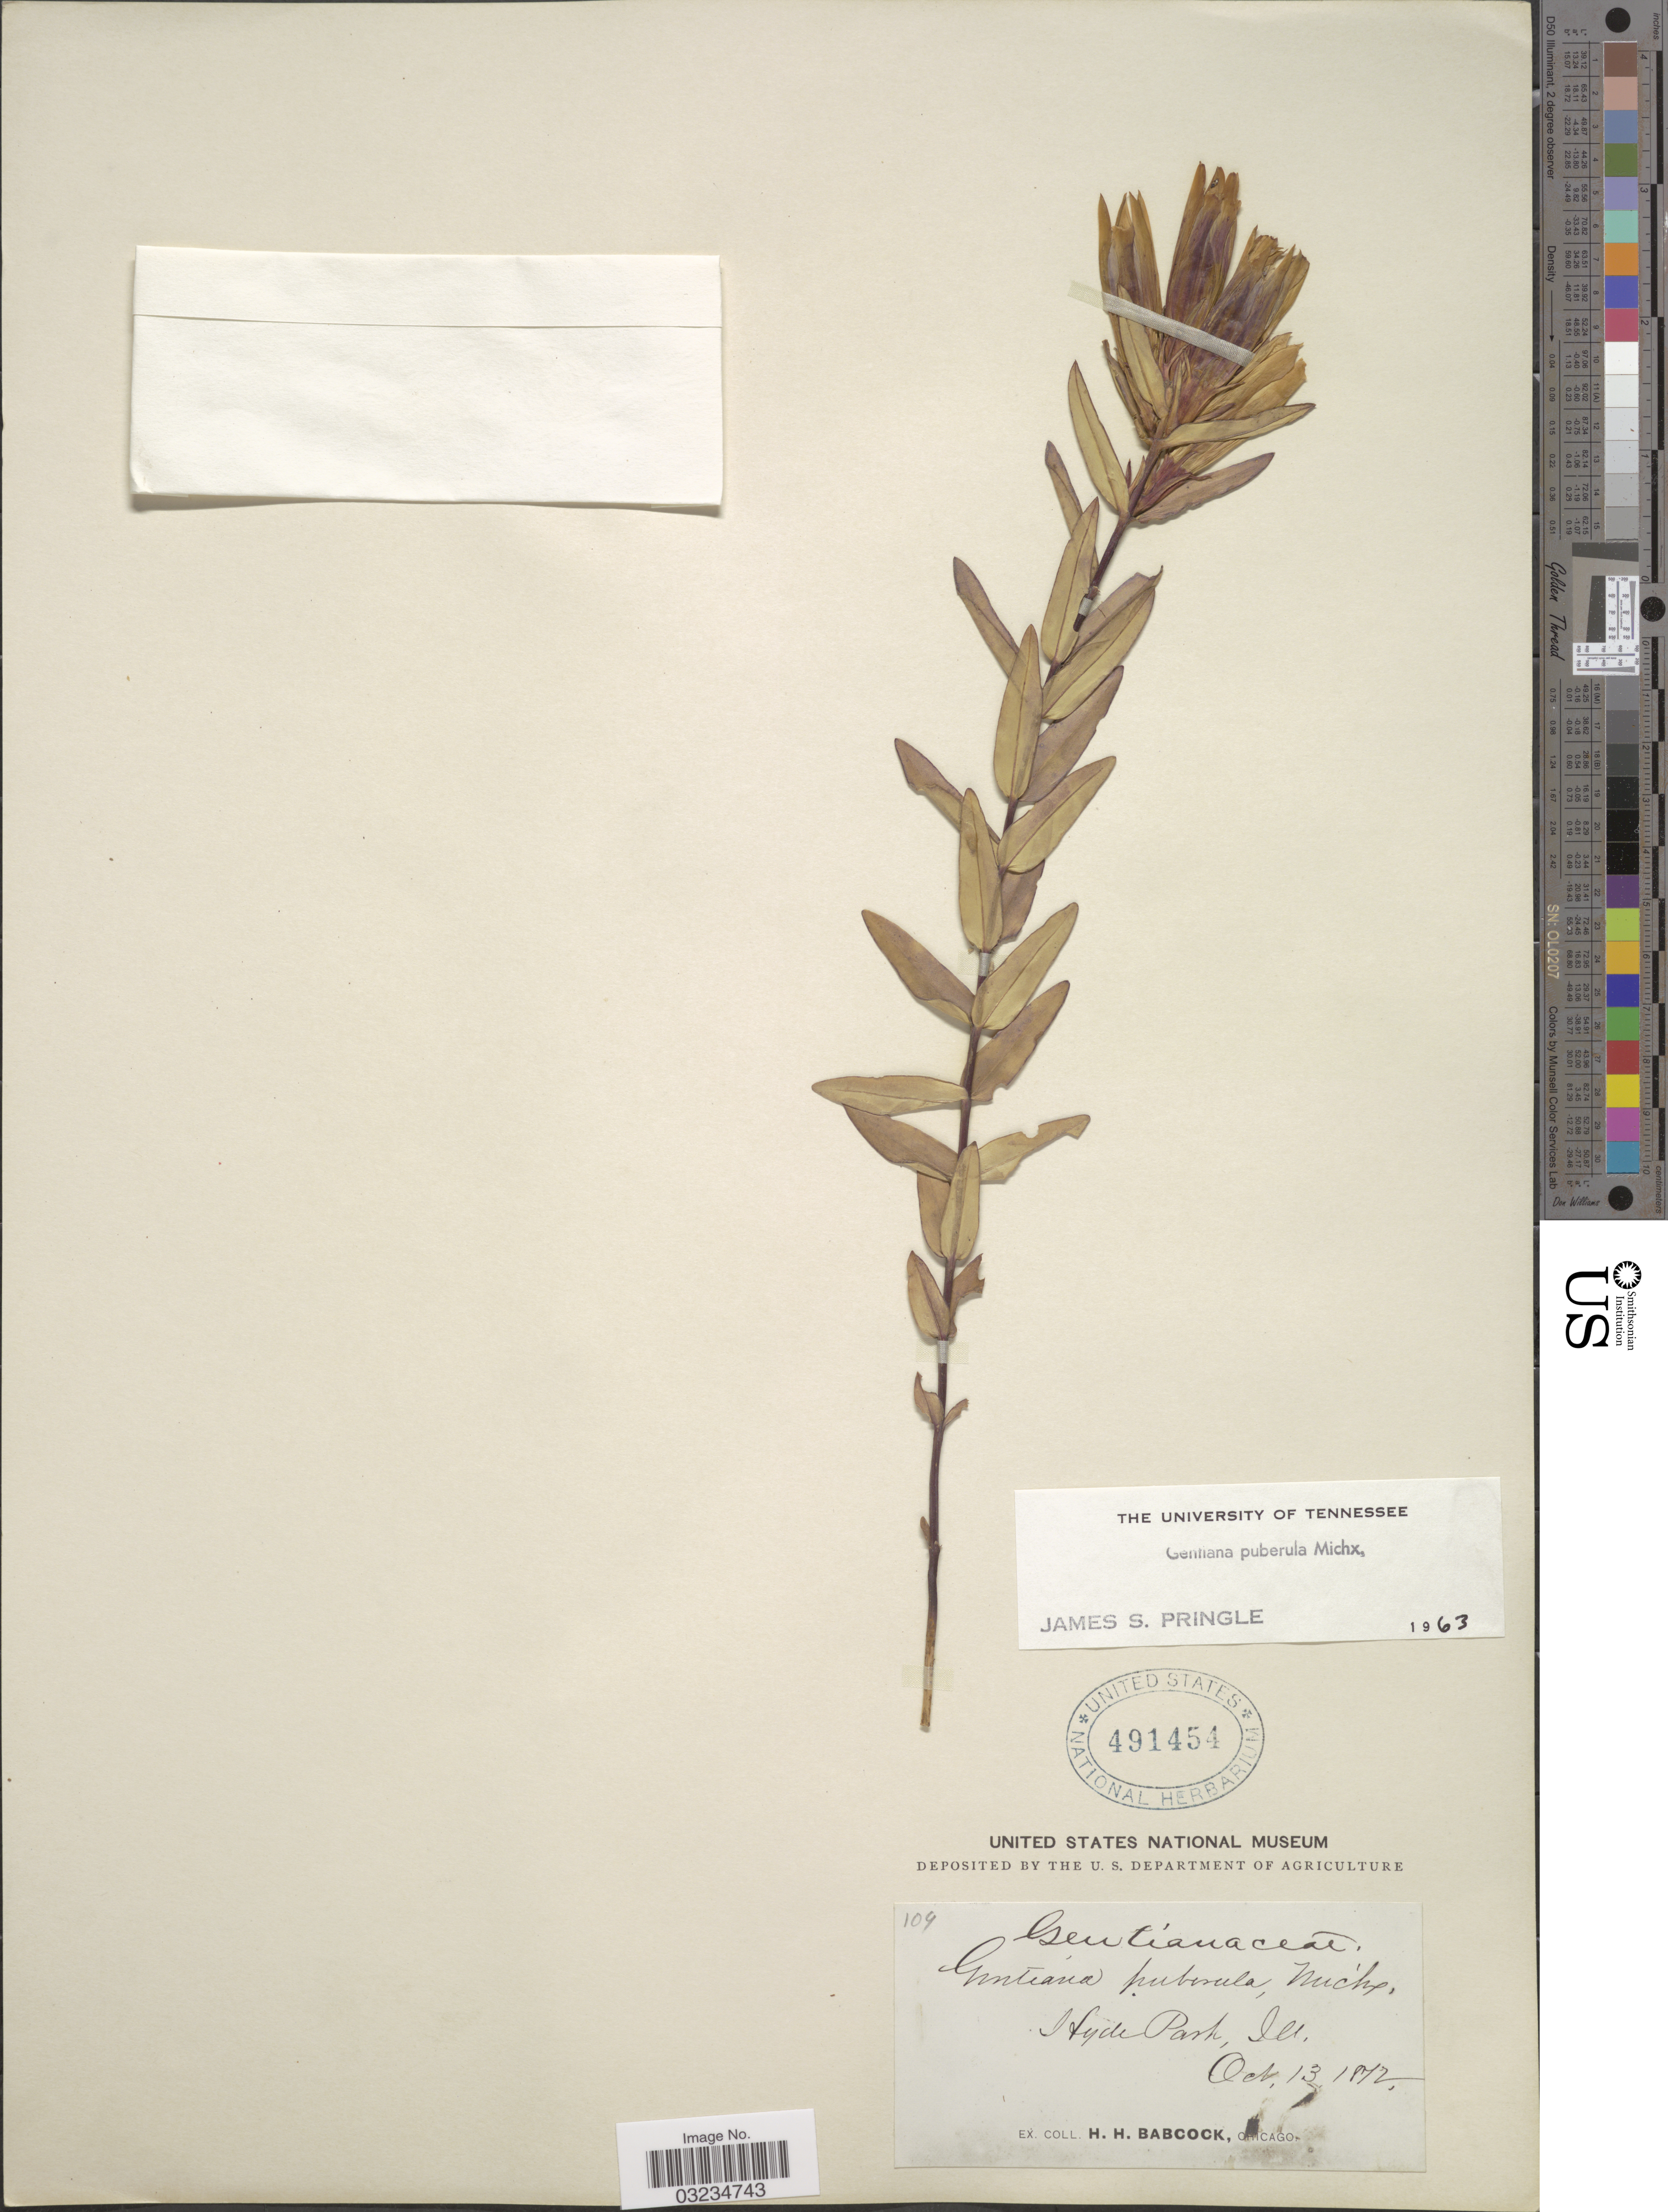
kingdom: Plantae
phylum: Tracheophyta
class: Magnoliopsida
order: Gentianales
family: Gentianaceae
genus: Gentiana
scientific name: Gentiana puberula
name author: Michx.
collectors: H. Babcock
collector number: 109*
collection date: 1872-10-13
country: United States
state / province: Illinois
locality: Hyde Park.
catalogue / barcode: US 491454